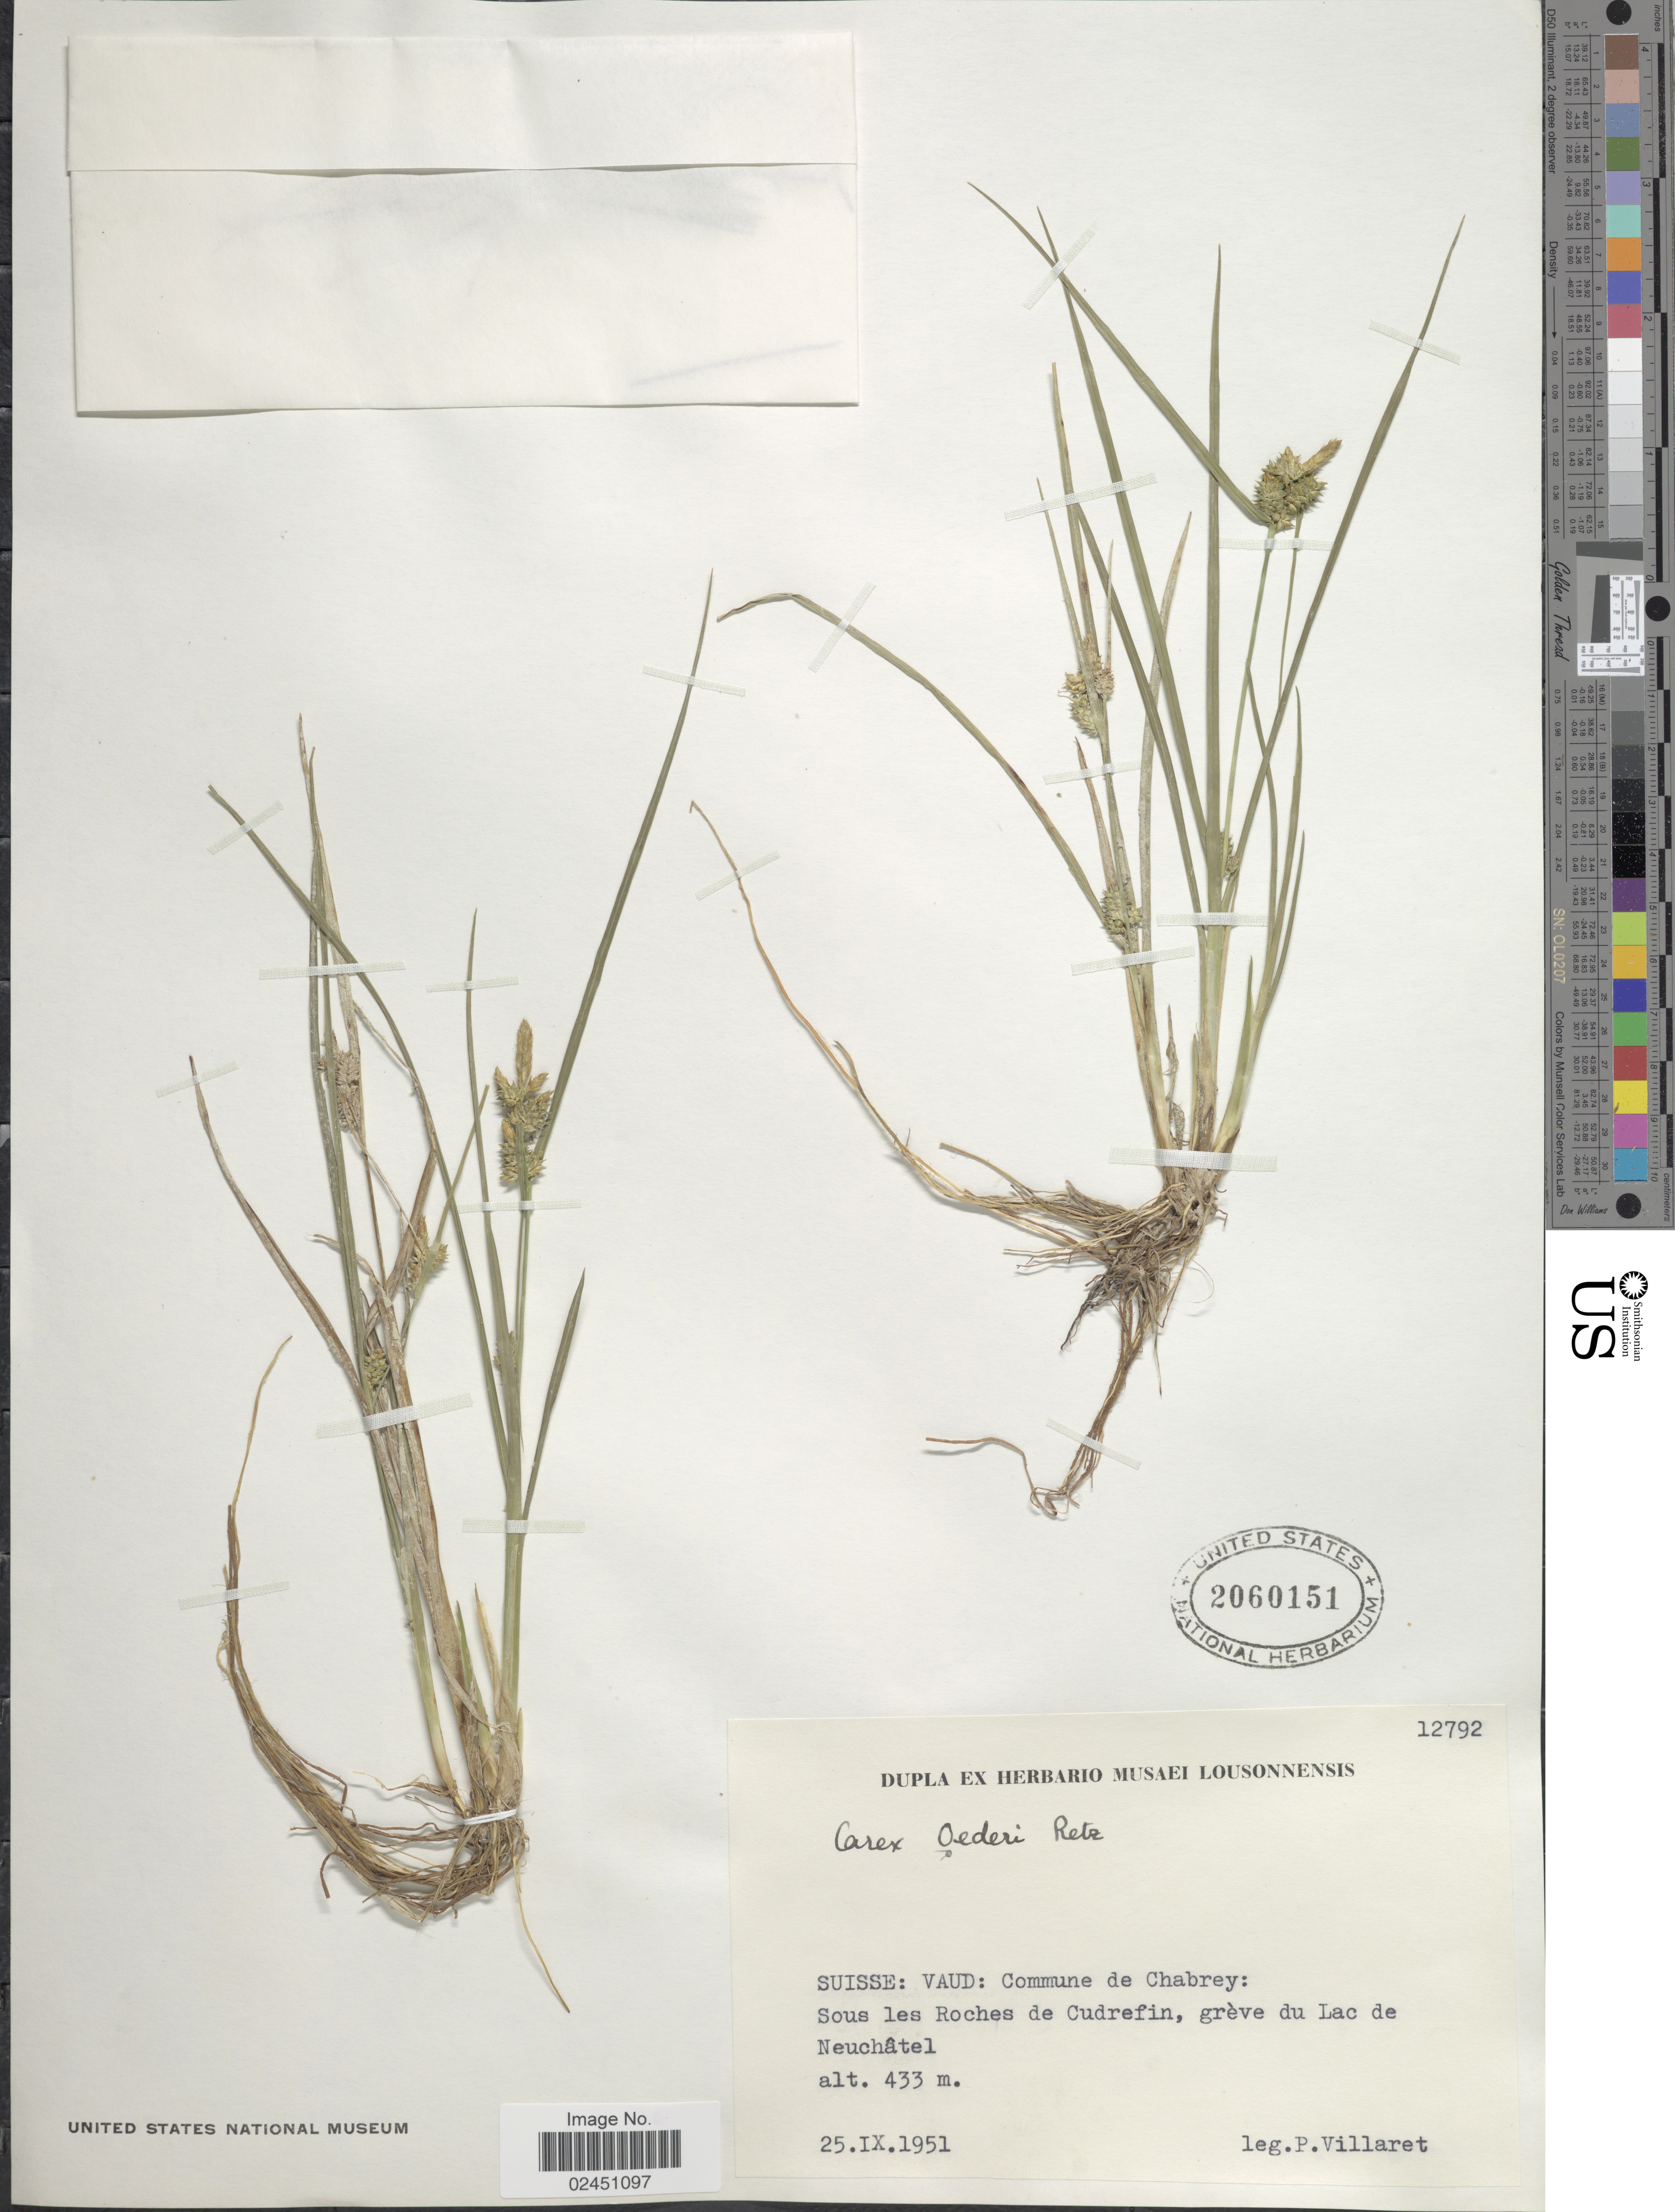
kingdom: Plantae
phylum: Tracheophyta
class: Liliopsida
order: Poales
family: Cyperaceae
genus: Carex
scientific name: Carex oederi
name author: Retz.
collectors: P. Villaret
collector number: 12792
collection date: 1951-09-25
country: Switzerland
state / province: Vaud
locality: Suisse: Commune de Chabrey: Sous les Roches de Cudrefin, greve du Lac de Neuchatel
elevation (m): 433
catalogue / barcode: US 2060151